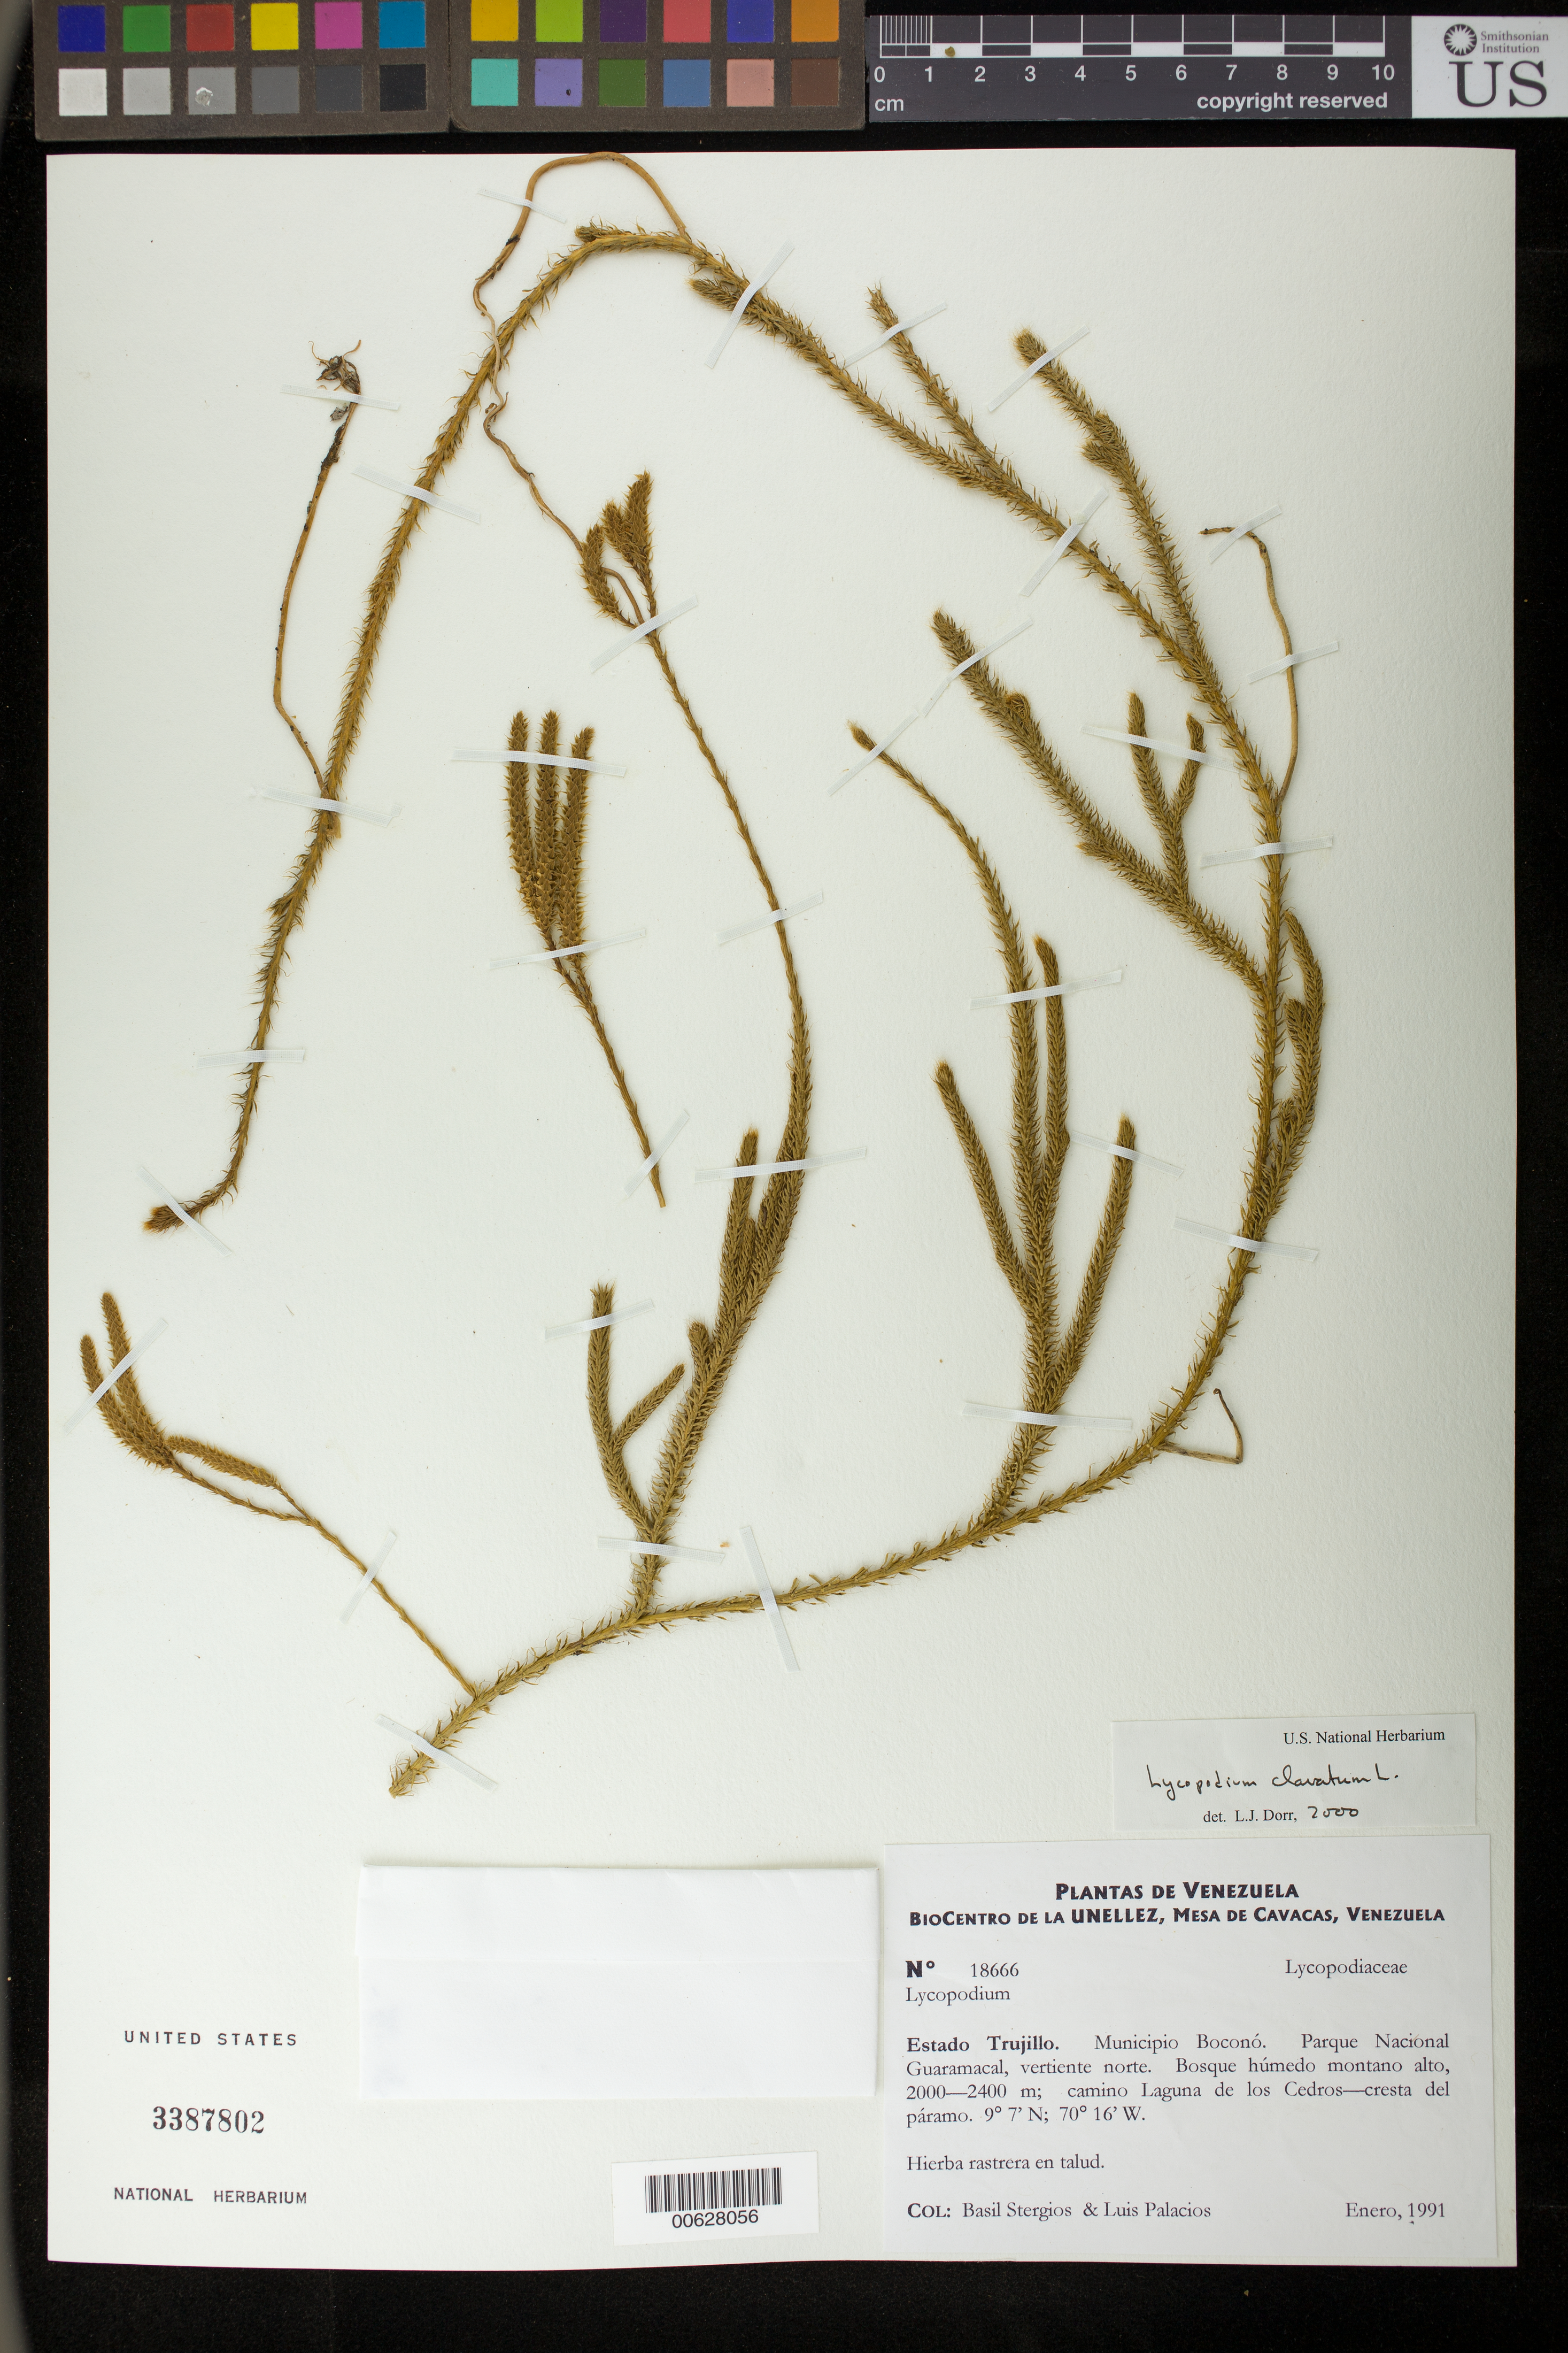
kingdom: Plantae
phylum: Tracheophyta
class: Lycopodiopsida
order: Lycopodiales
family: Lycopodiaceae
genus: Lycopodium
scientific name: Lycopodium clavatum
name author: L.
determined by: Dorr, L. J., (BOT), Smithsonian Institution - National Museum of Natural History (UNITED STATES)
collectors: B. G. Stergios & L. Palacios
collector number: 18666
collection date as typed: Jan 1991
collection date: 1991-01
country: Venezuela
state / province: Trujillo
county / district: Boconó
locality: Parque Nacional Guaramacal, vertiente N, camino laguna de los Cedros-cresta del páramo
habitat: Bosque húmedo montano alto.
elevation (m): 2000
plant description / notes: PORT, US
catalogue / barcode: US 3387802